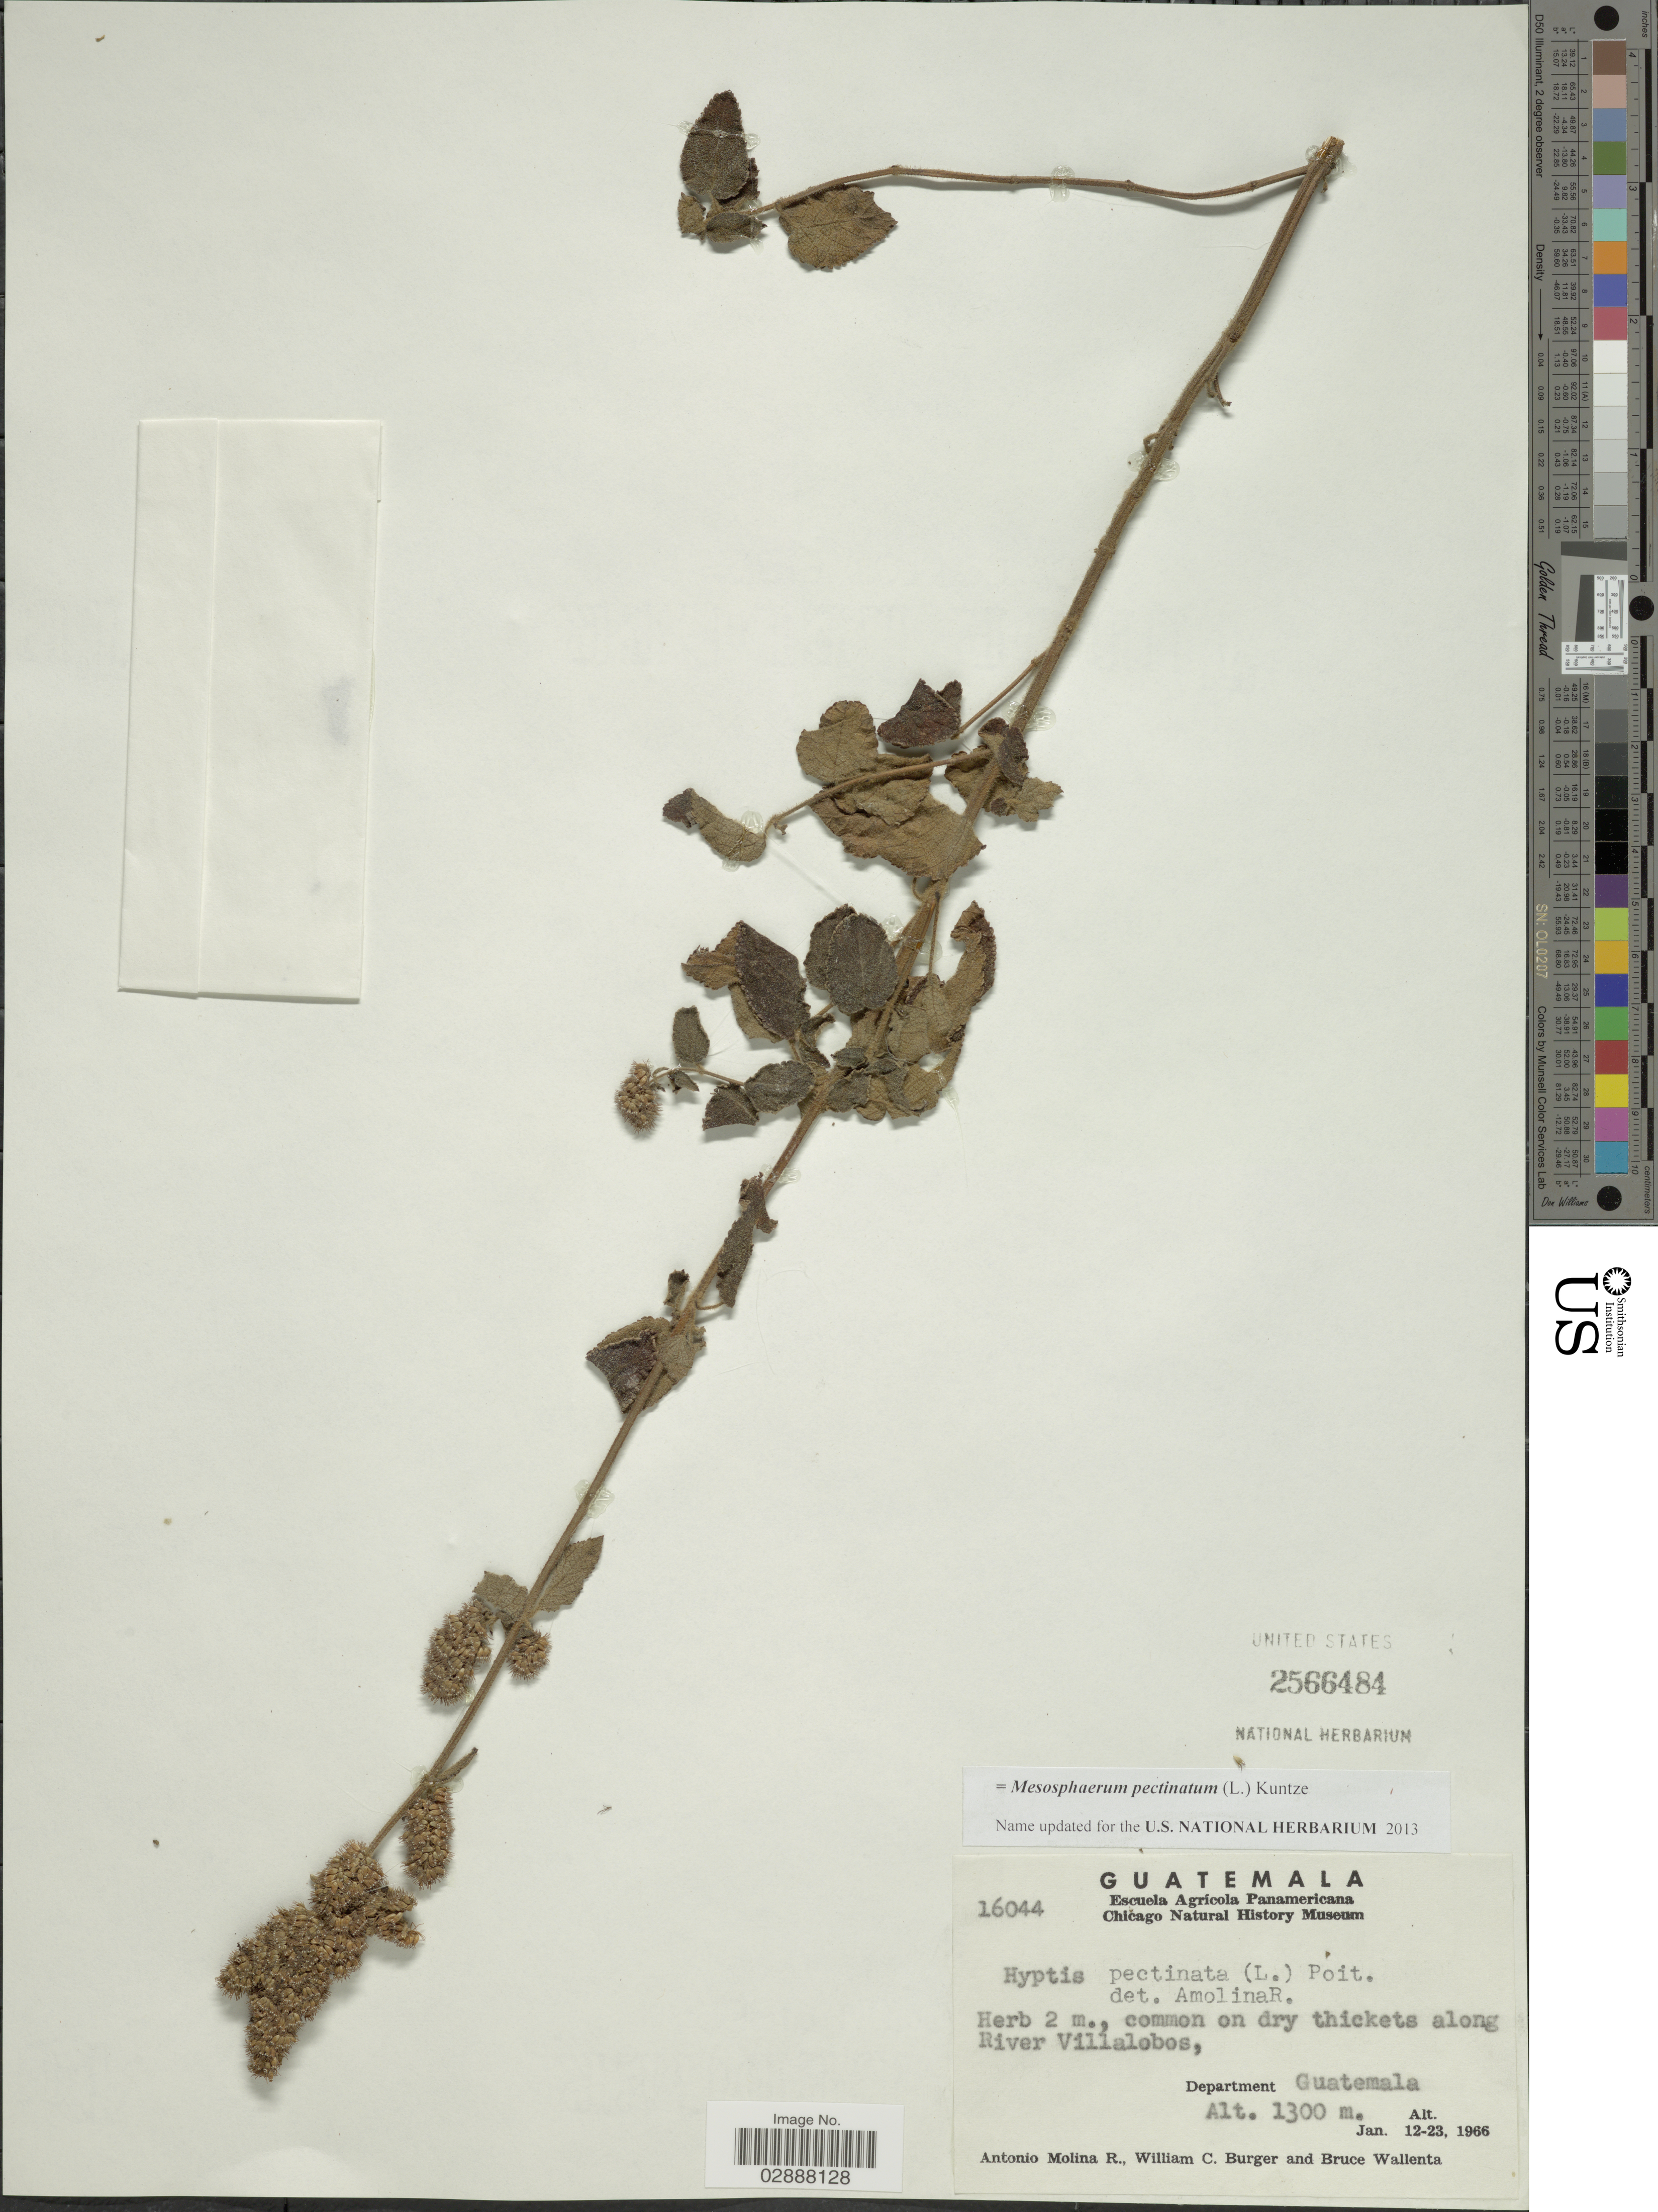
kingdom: Plantae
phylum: Tracheophyta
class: Magnoliopsida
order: Lamiales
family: Lamiaceae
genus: Mesosphaerum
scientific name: Mesosphaerum pectinatum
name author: (L.) Kuntze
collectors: A. Molina R., W. Burger & B. Wallenta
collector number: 16044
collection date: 1966-01-12/1966-01-23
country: Guatemala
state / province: Guatemala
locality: Common on dry thickets along River Villalobos, Department Guatemala.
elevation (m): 1300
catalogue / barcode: US 2566484